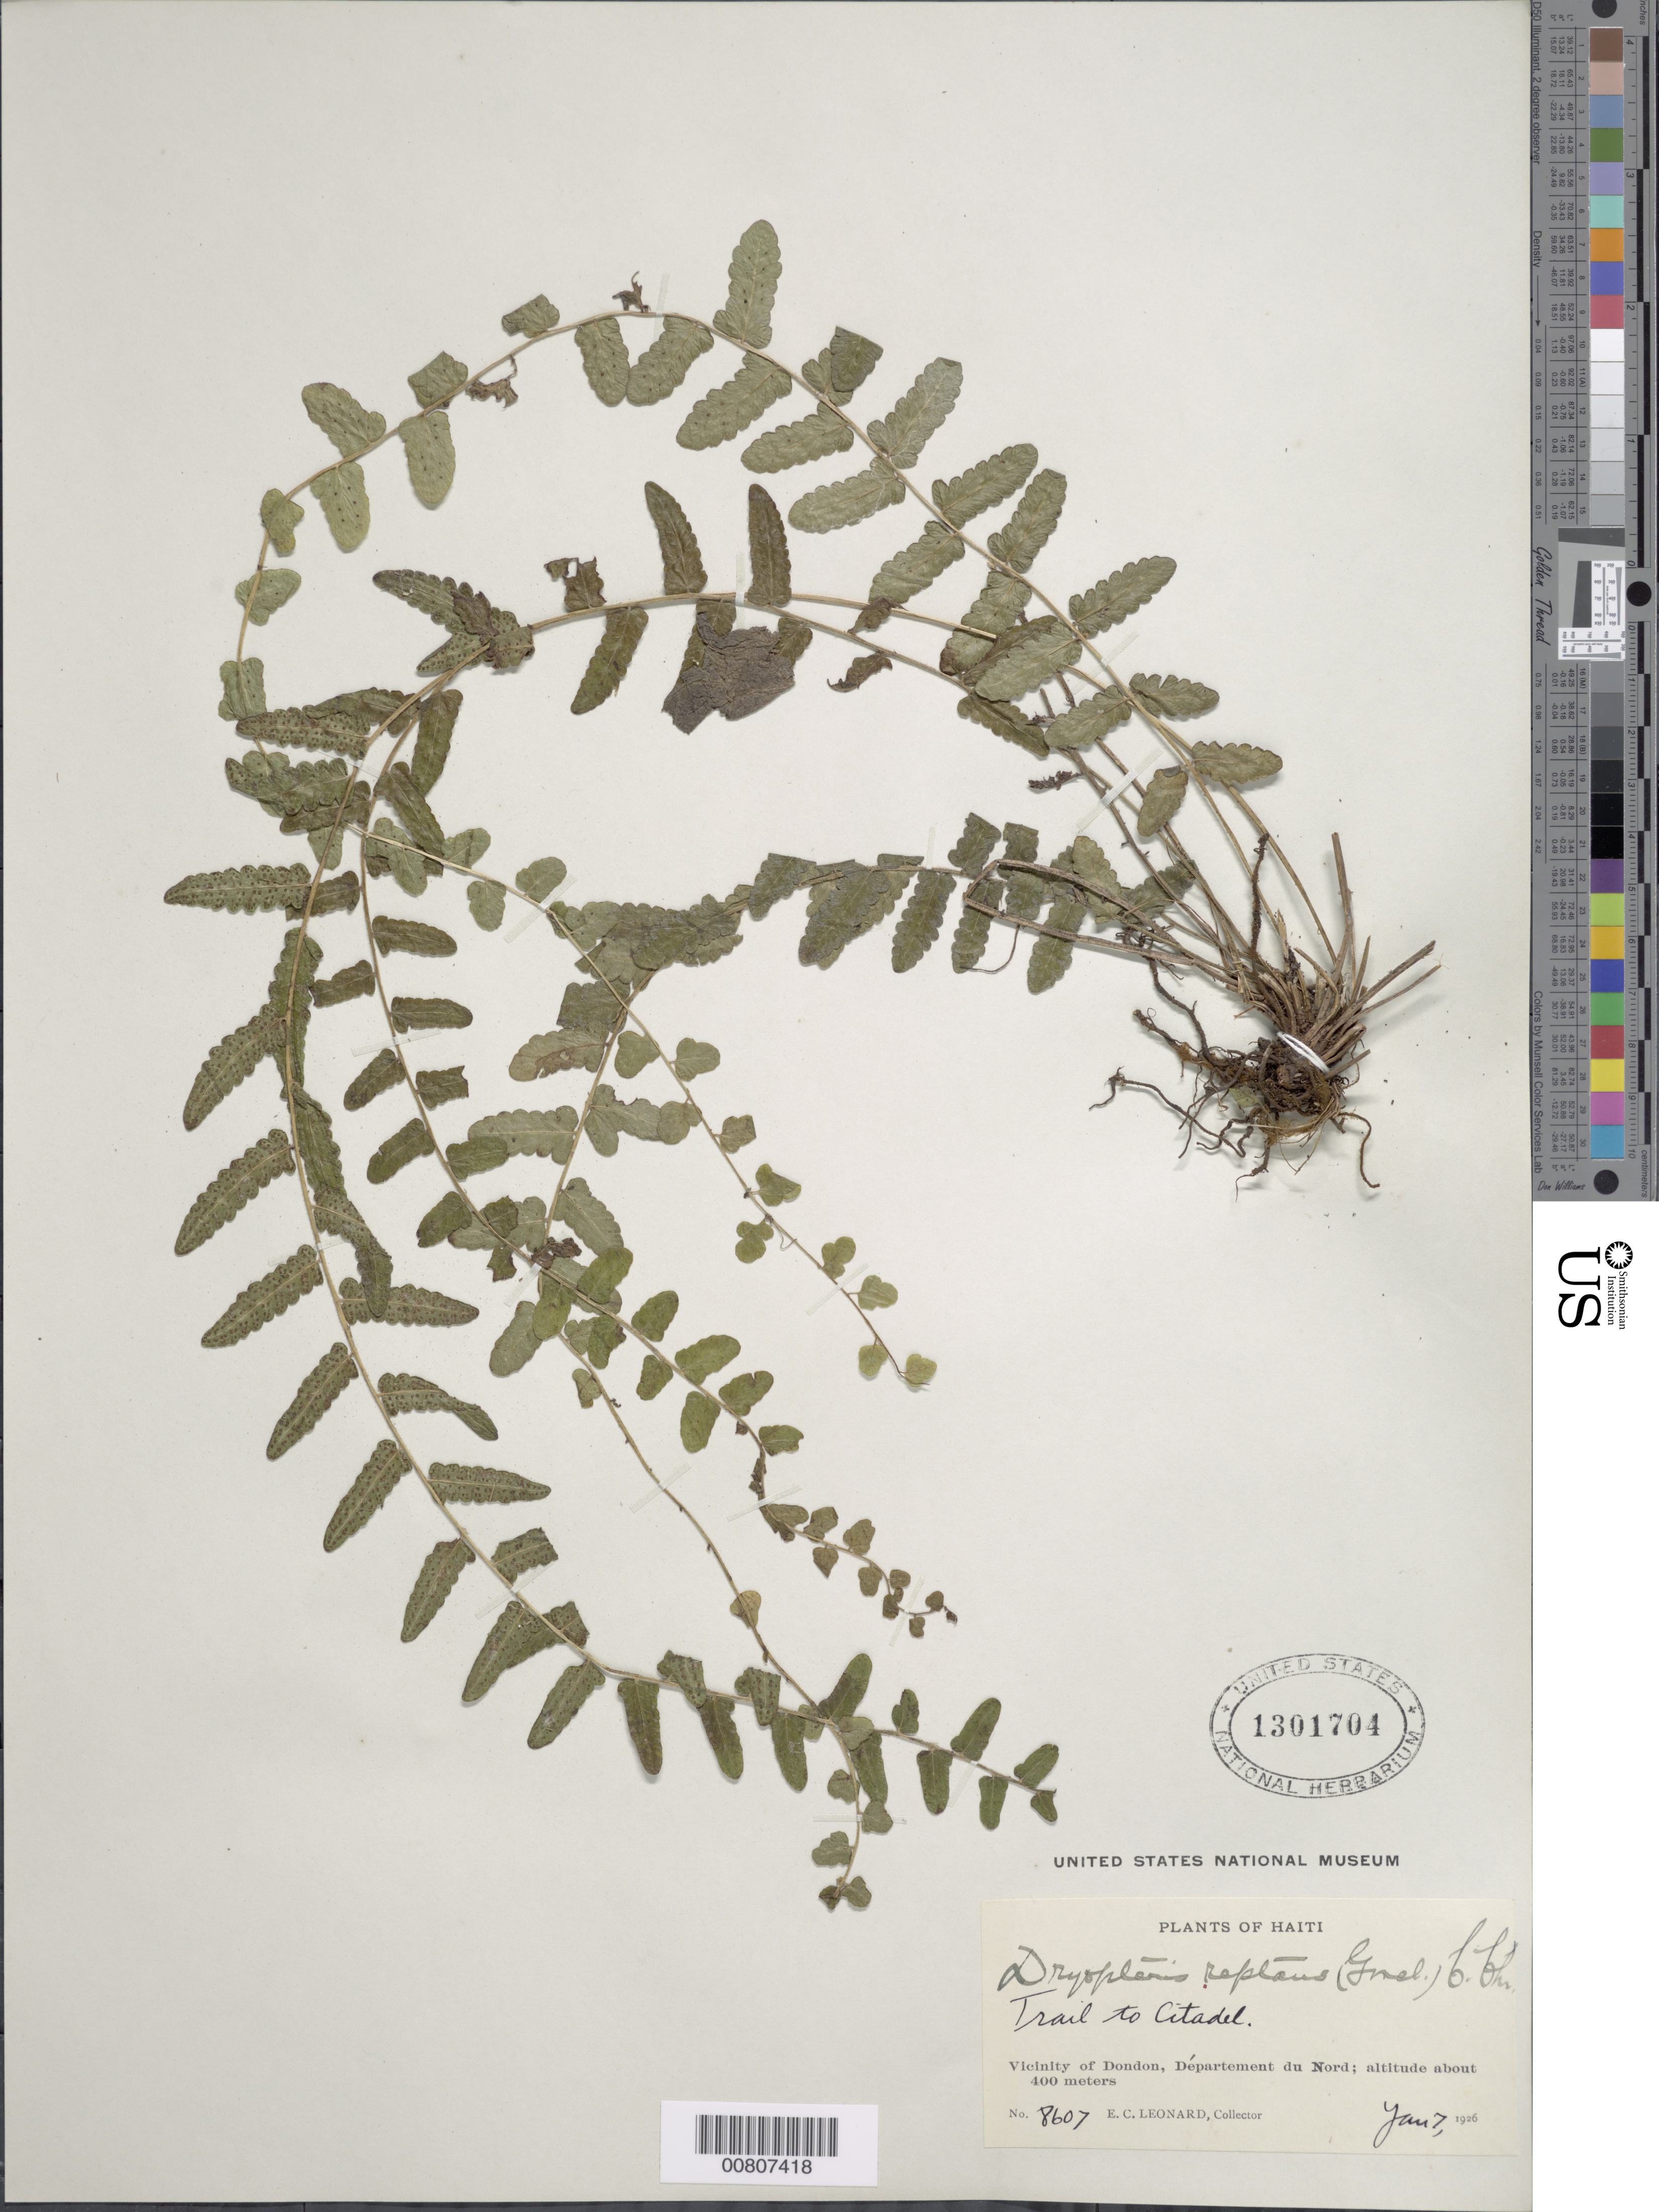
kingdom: Plantae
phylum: Tracheophyta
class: Polypodiopsida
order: Polypodiales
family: Thelypteridaceae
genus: Goniopteris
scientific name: Goniopteris reptans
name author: (J.F. Gmel.) C. Presl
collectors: E. C. Leonard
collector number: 8607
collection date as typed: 07 Jan 1926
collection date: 1926-01-07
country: Haiti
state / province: Nord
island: Hispaniola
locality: Dondon, trail to Citadel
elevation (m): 400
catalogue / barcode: US 1301704